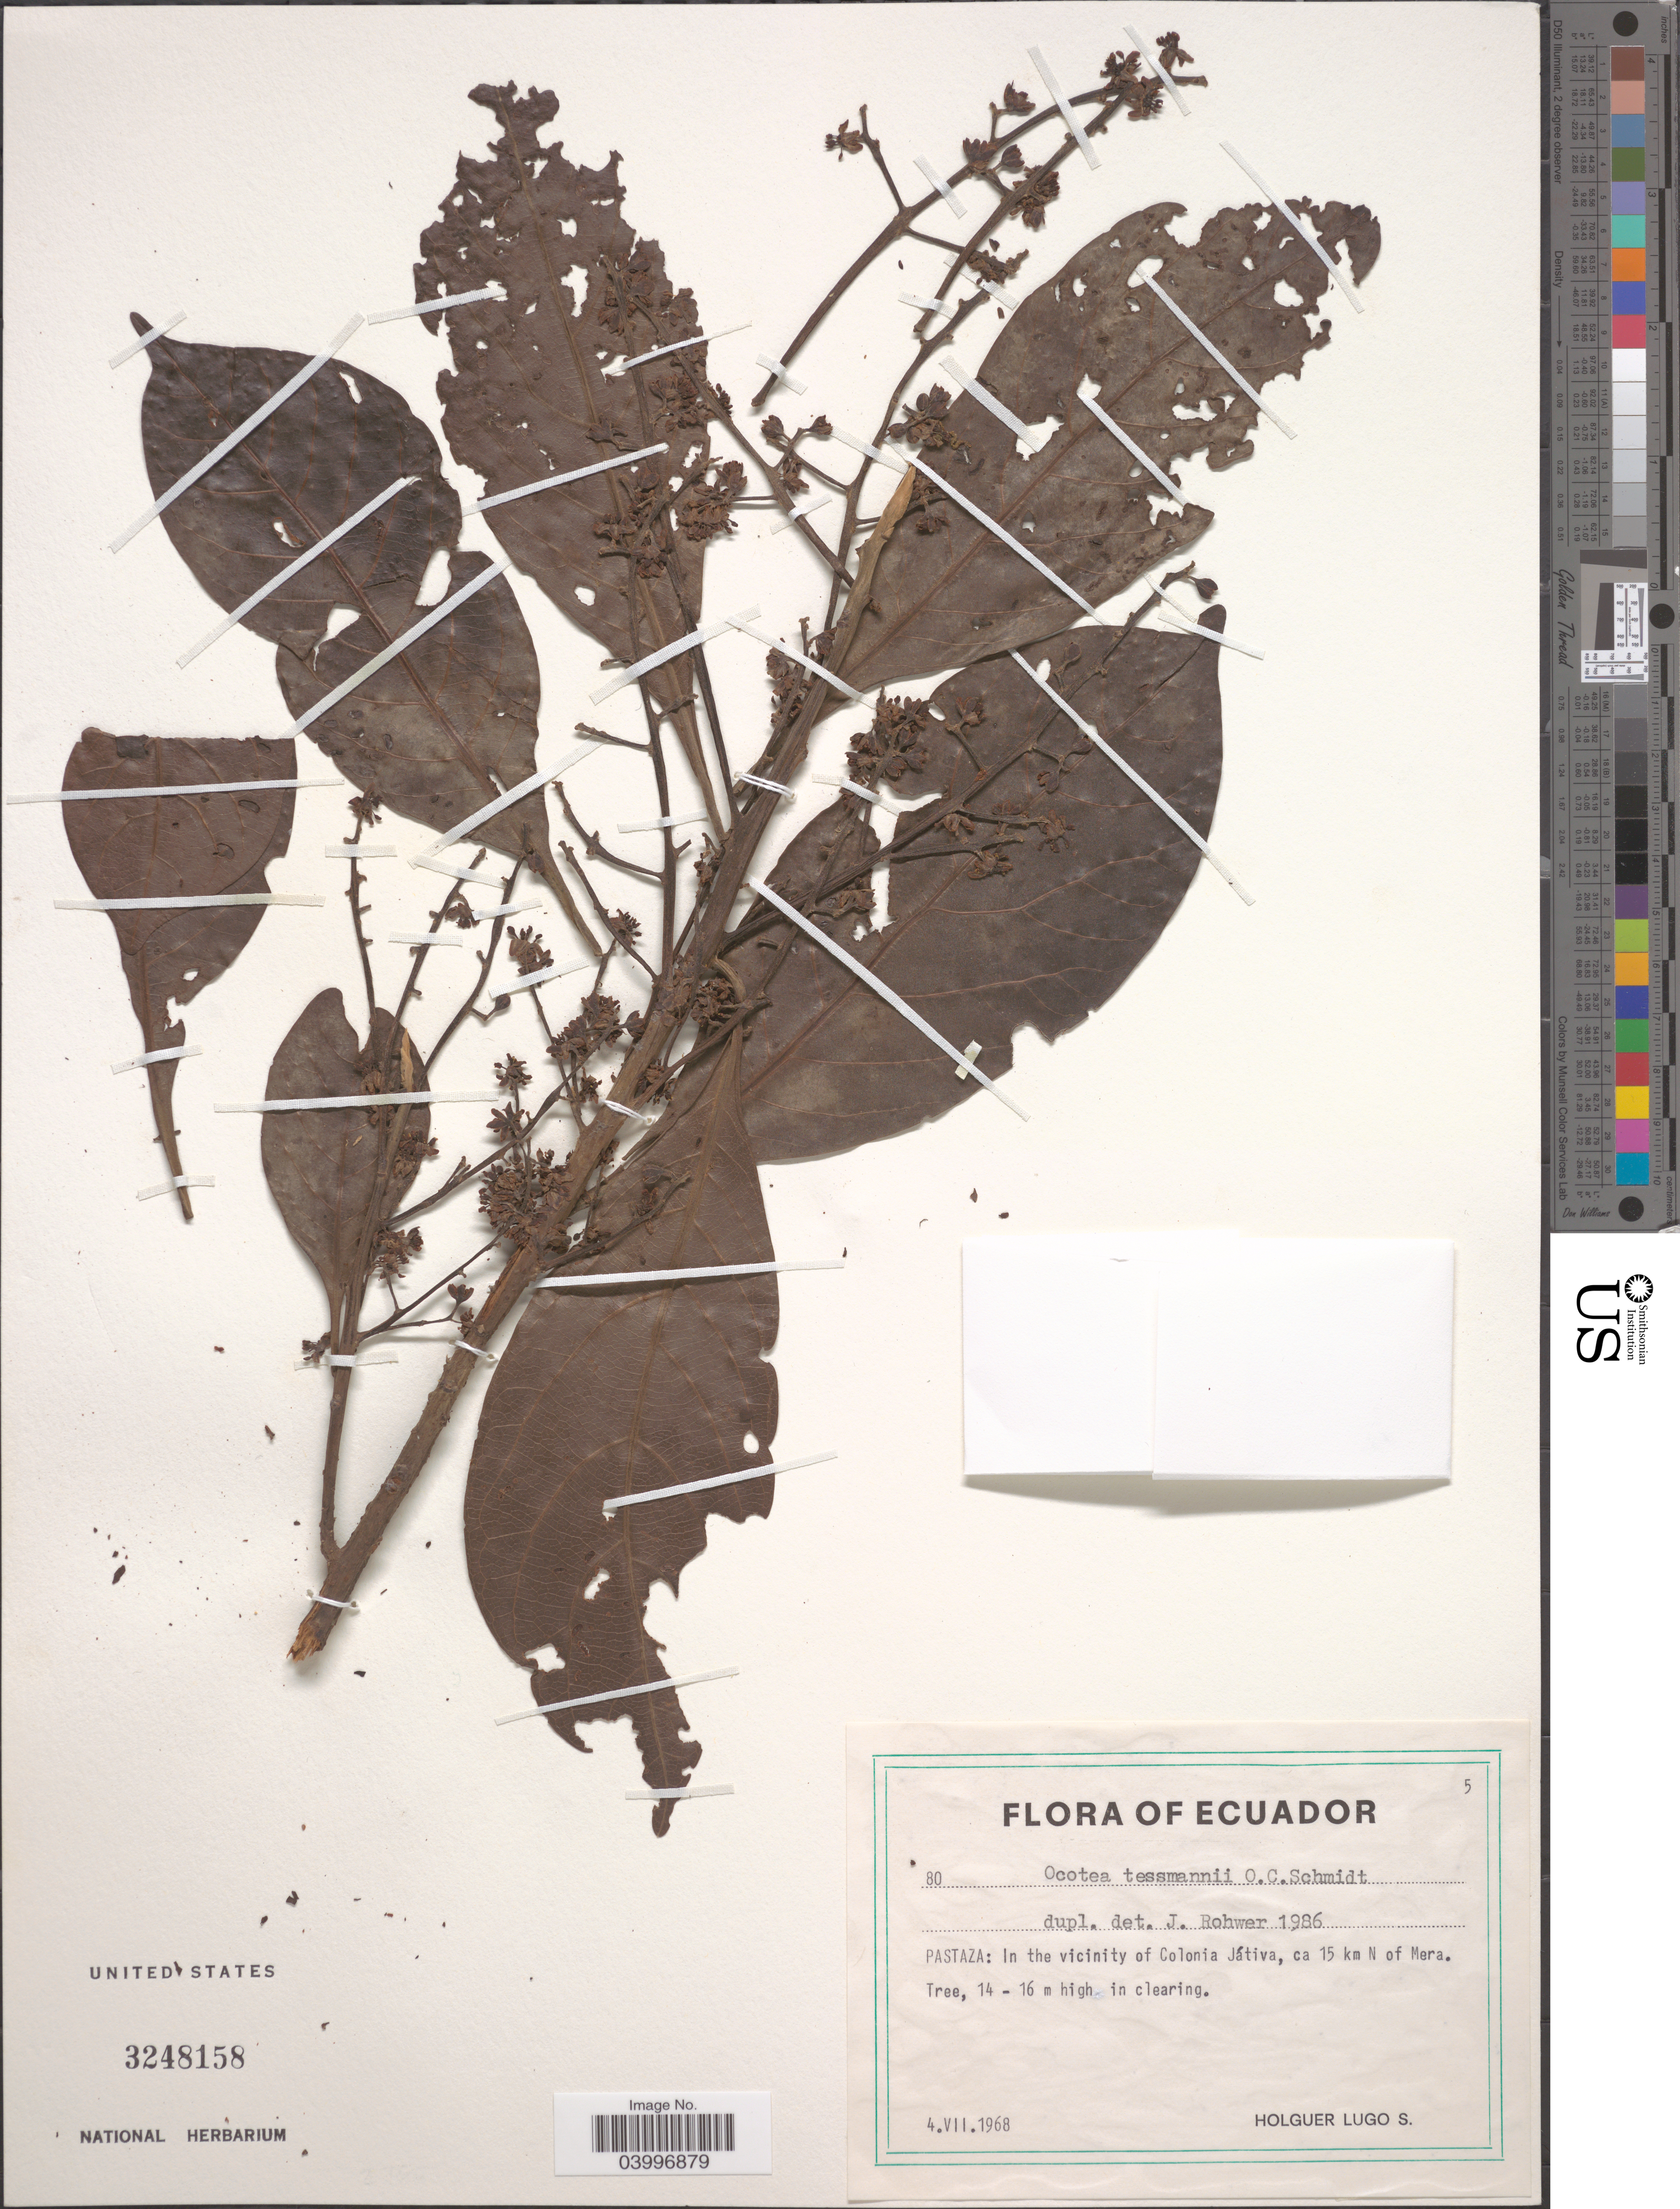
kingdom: Plantae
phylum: Tracheophyta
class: Magnoliopsida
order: Laurales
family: Lauraceae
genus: Ocotea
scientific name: Ocotea tessmannii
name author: O.C. Schmidt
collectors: H. Lugo S.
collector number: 80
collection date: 1968-07-04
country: Ecuador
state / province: Pastaza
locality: In the vicinity of Colonia Játiva, ca 15 km N of Mera.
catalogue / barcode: US 3248158